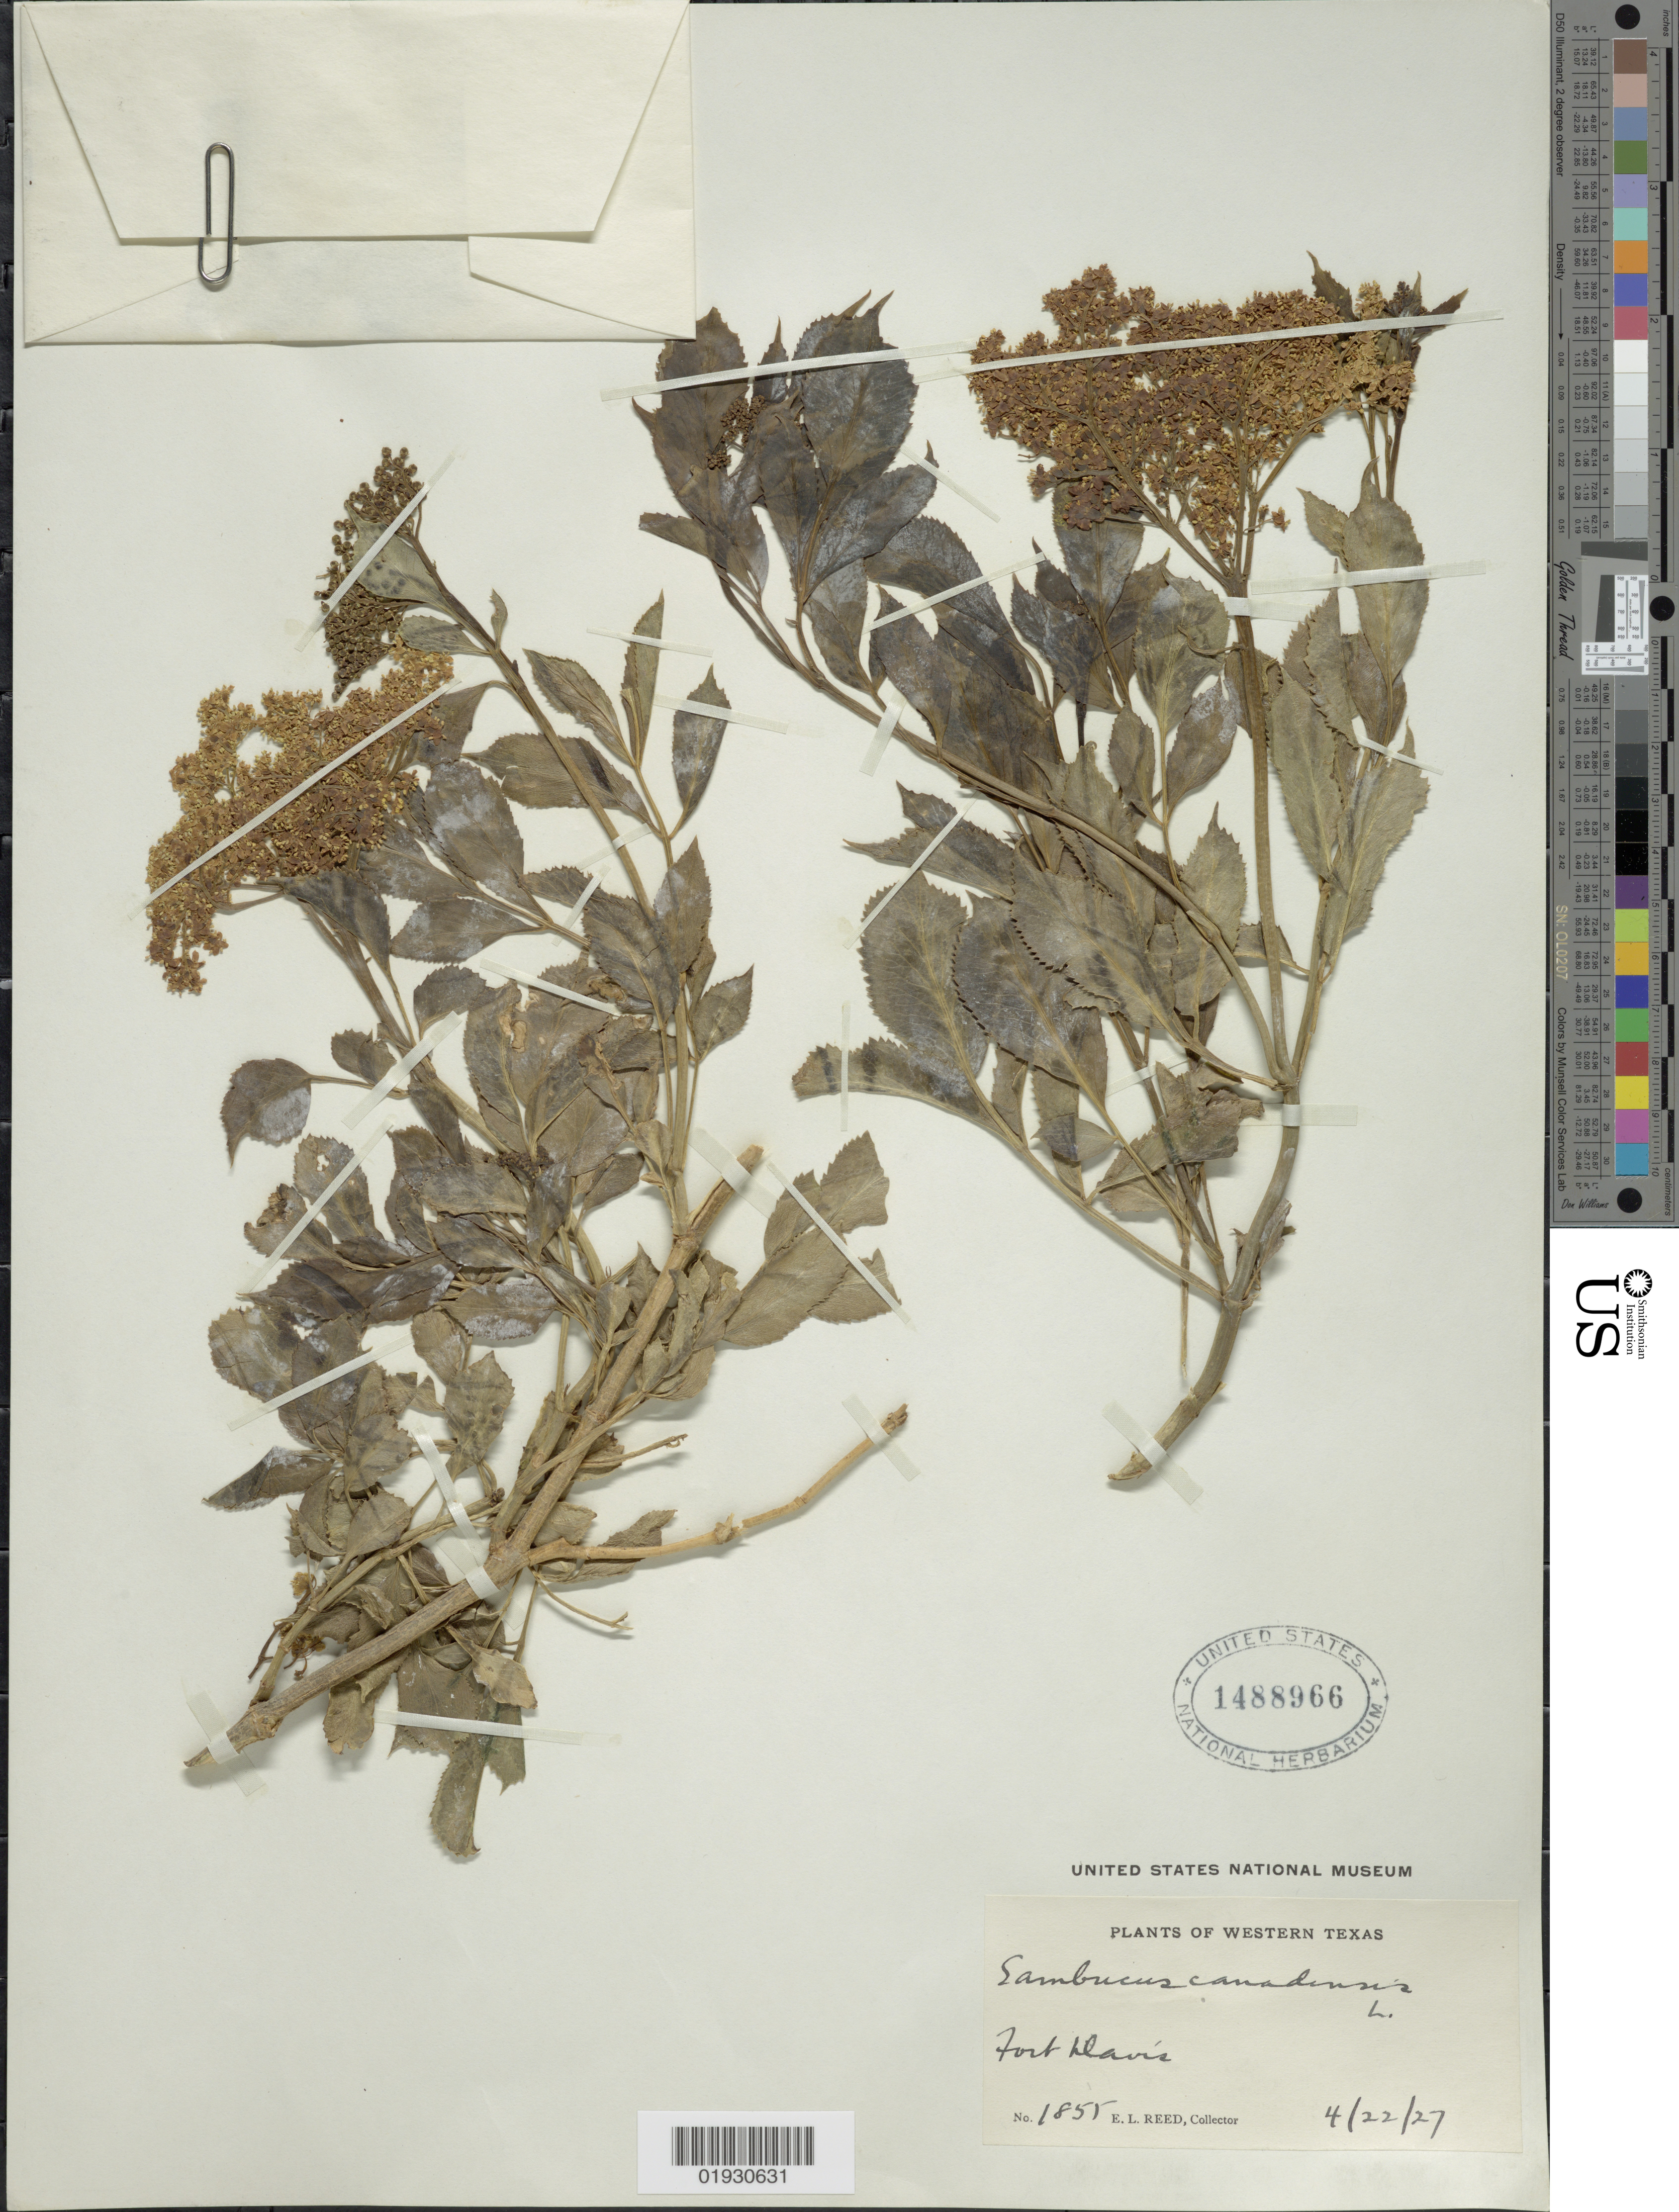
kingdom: Plantae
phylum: Tracheophyta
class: Magnoliopsida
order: Dipsacales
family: Viburnaceae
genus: Sambucus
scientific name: Sambucus canadensis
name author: L.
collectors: E. Reed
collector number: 1855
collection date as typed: Transcribed d/m/y: 22/4/27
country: United States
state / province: Texas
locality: Western Texas, Fort Davis.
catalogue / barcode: US 1488966